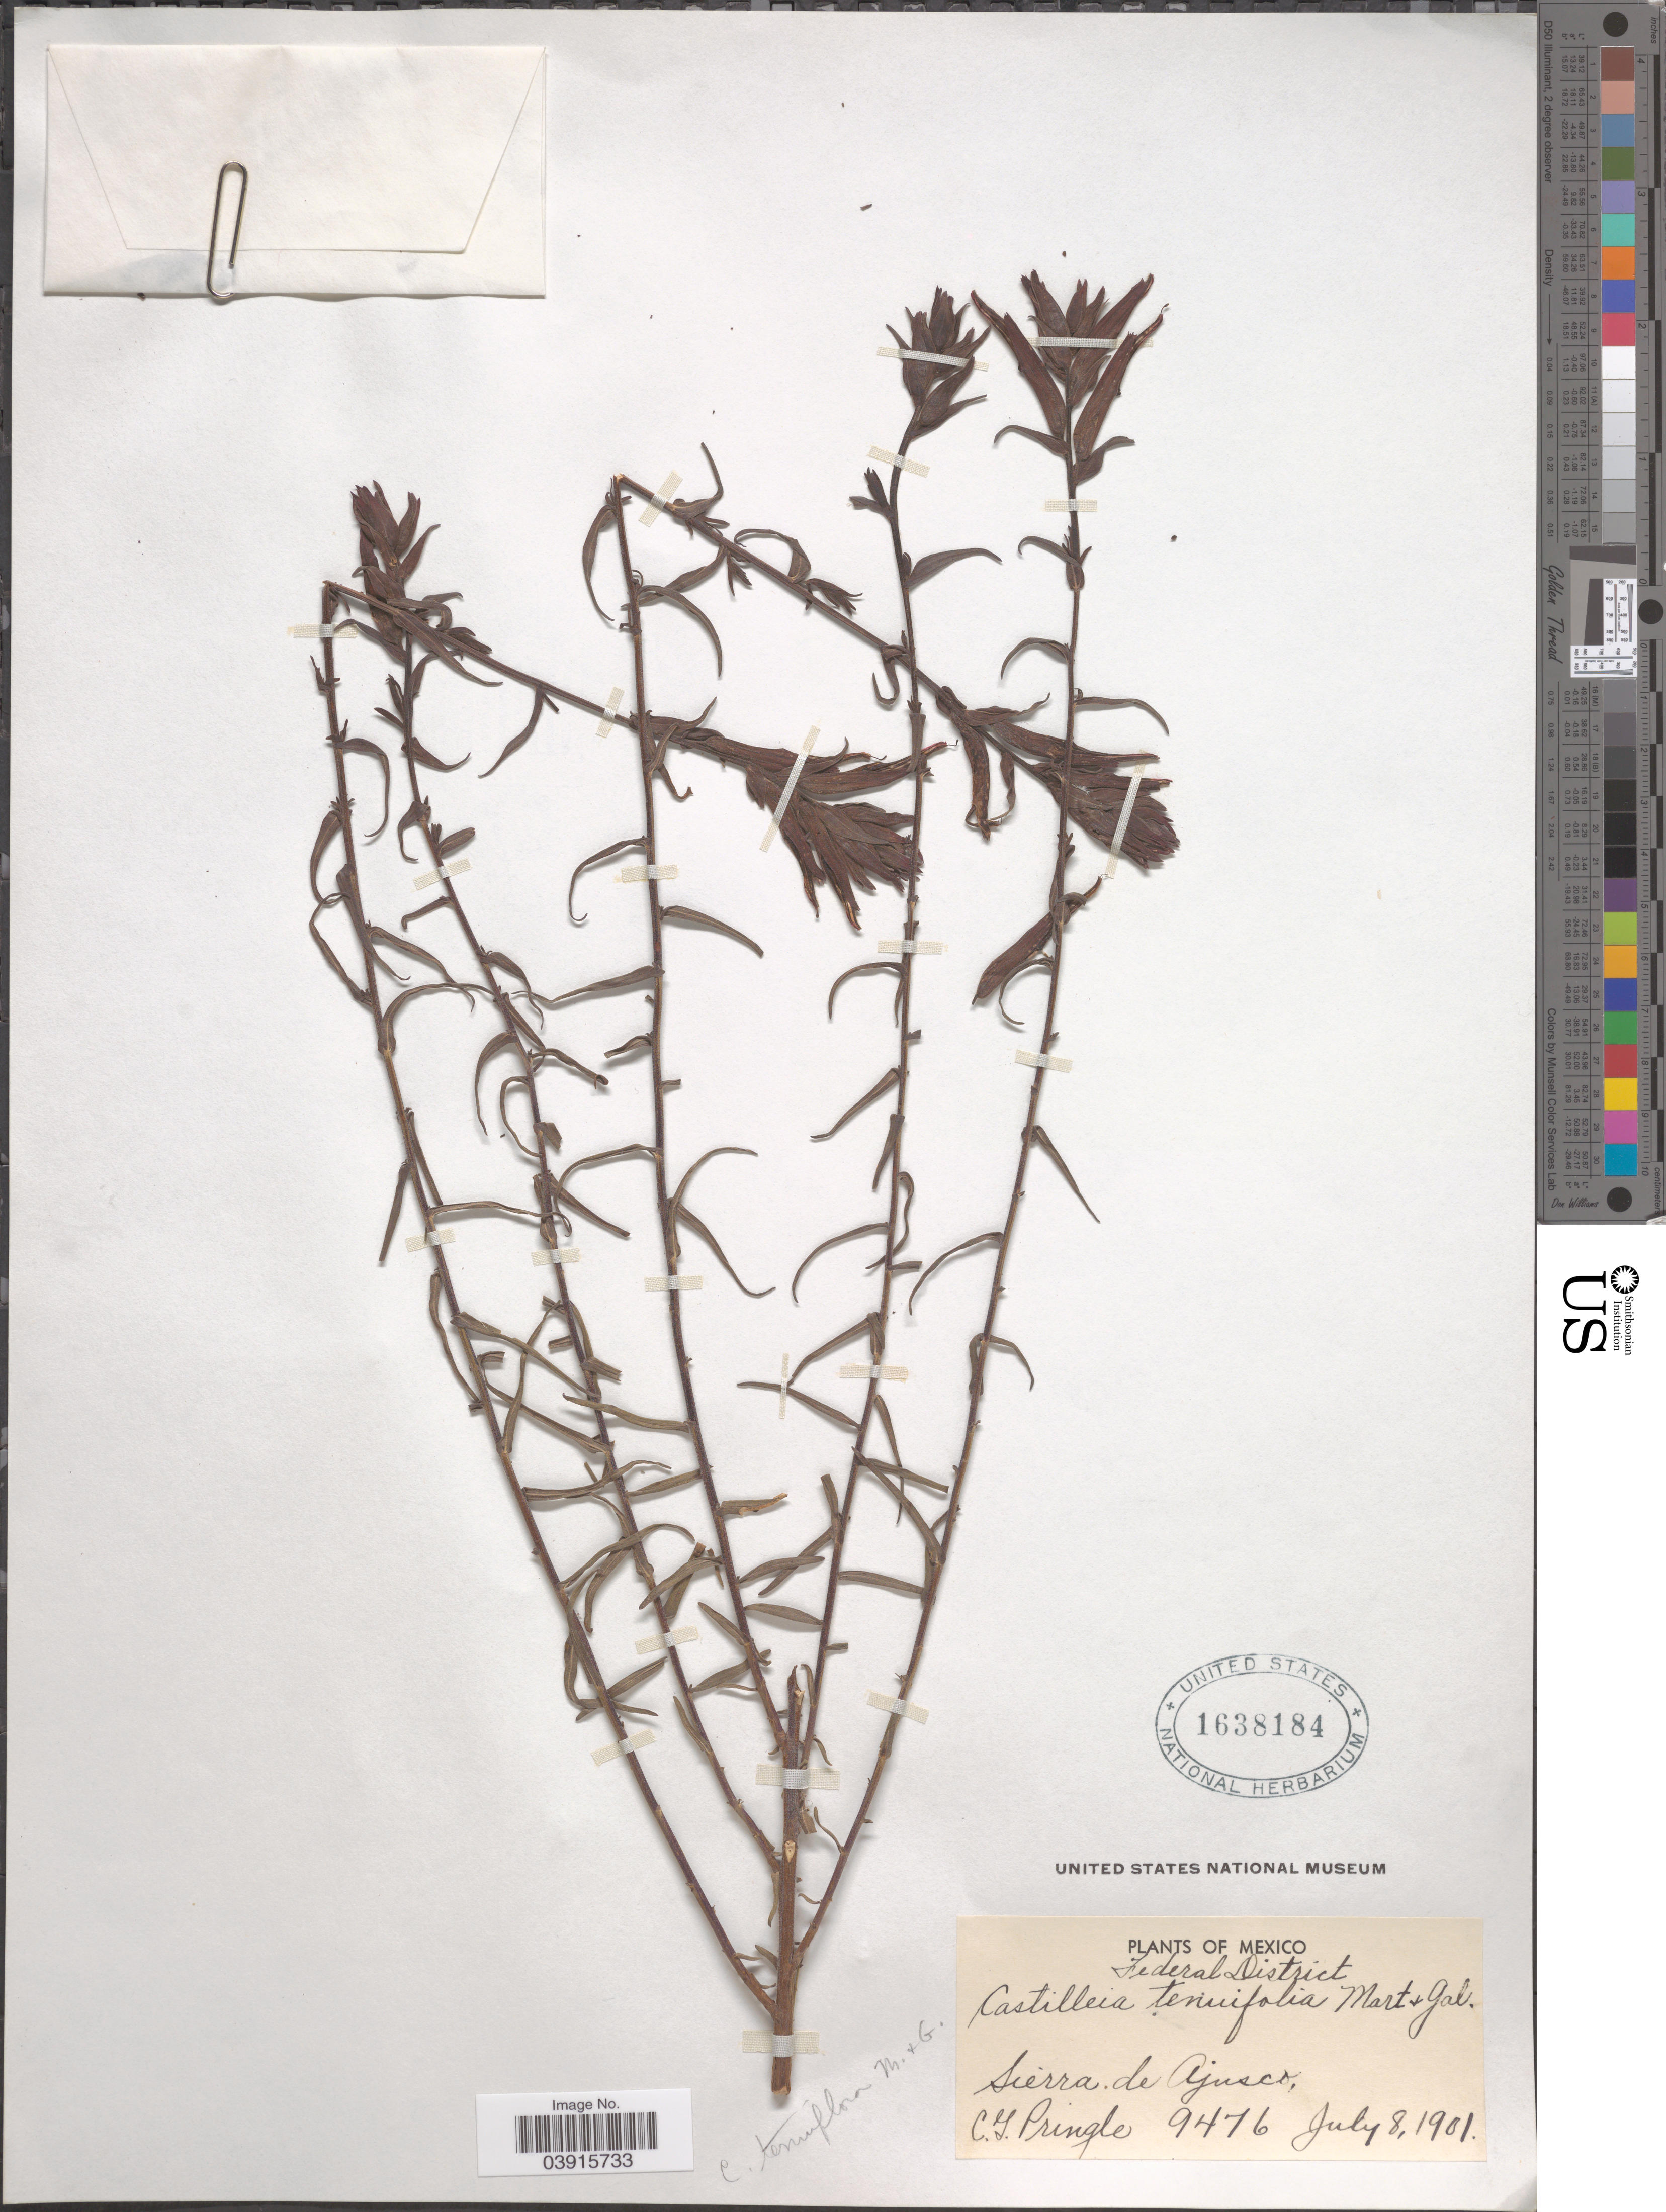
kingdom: Plantae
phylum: Tracheophyta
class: Magnoliopsida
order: Lamiales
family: Orobanchaceae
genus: Castilleja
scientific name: Castilleja tenuiflora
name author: Benth.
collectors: C. G. Pringle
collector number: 9476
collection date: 1901-07-08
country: Mexico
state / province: Distrito Federal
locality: Federal District. Sierra de Ajusco.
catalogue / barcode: US 1638184